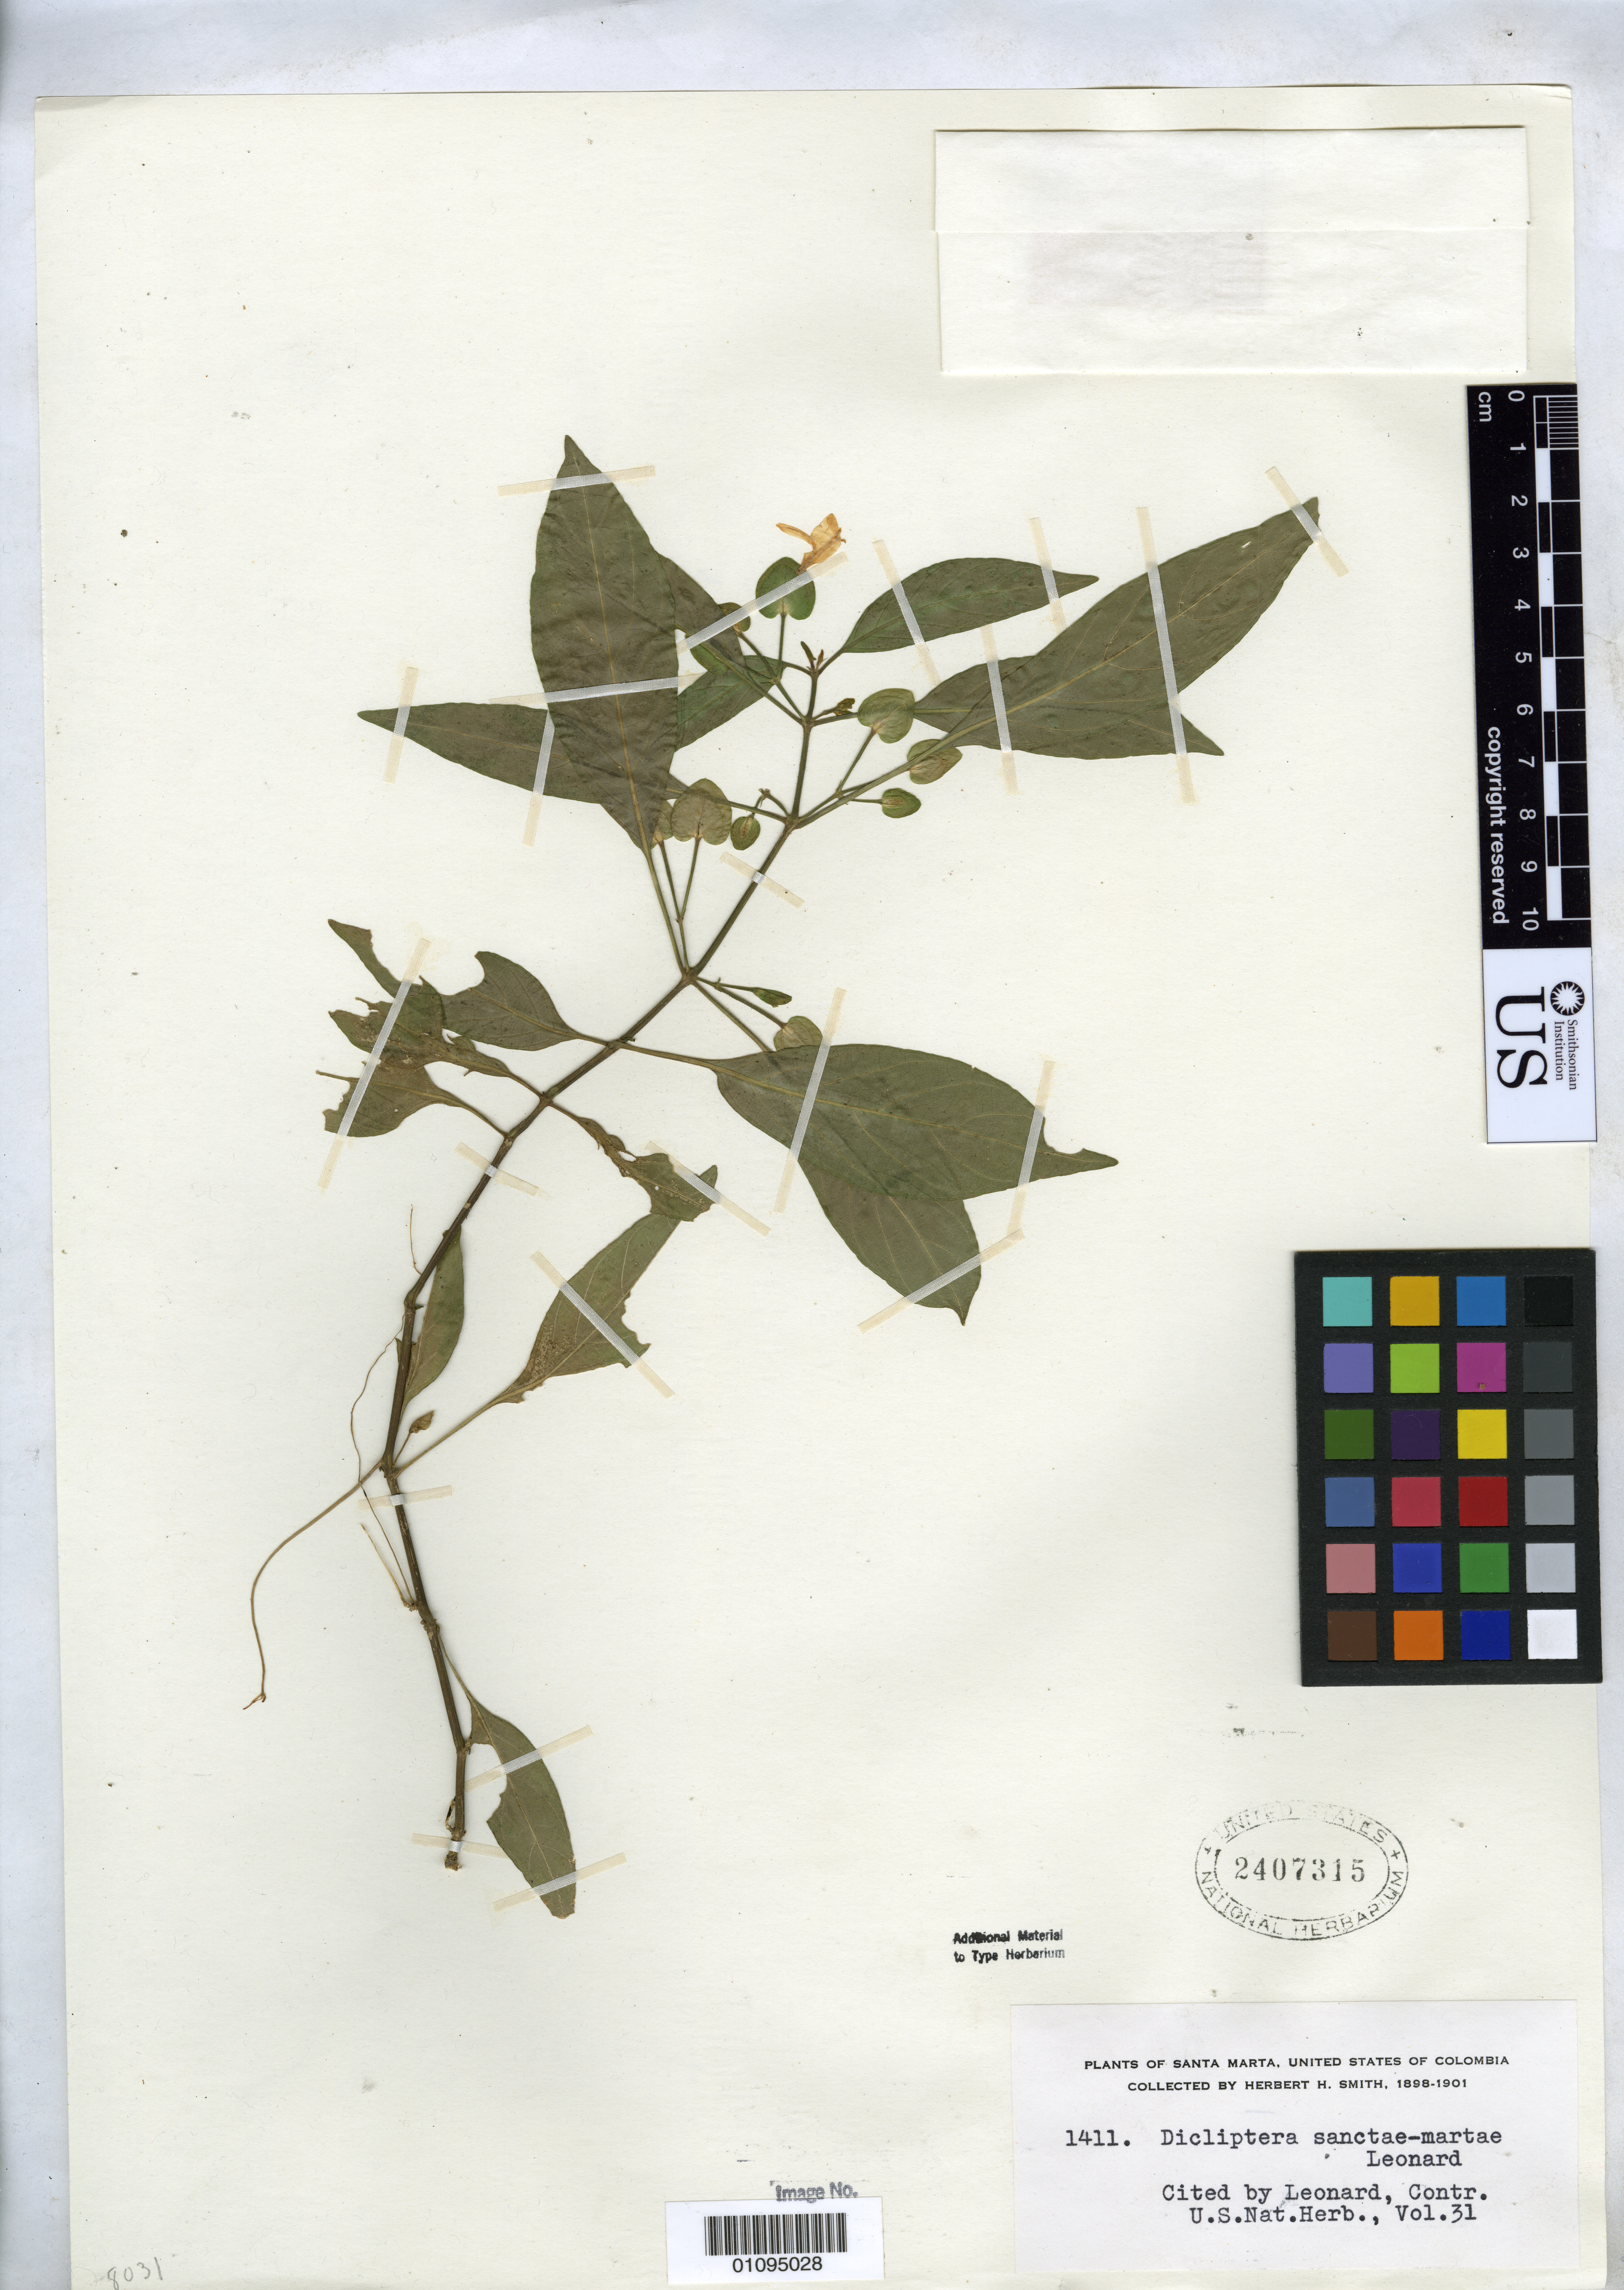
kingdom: Plantae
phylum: Tracheophyta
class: Magnoliopsida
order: Lamiales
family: Acanthaceae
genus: Dicliptera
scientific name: Dicliptera sanctae-martae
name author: Leonard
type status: Isotype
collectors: Herbert H. Smith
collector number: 1411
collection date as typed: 1898 to -- --- 1901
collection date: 1898/1901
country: Colombia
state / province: Magdalena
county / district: Santa Marta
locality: Santa Marta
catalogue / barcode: US 2407315